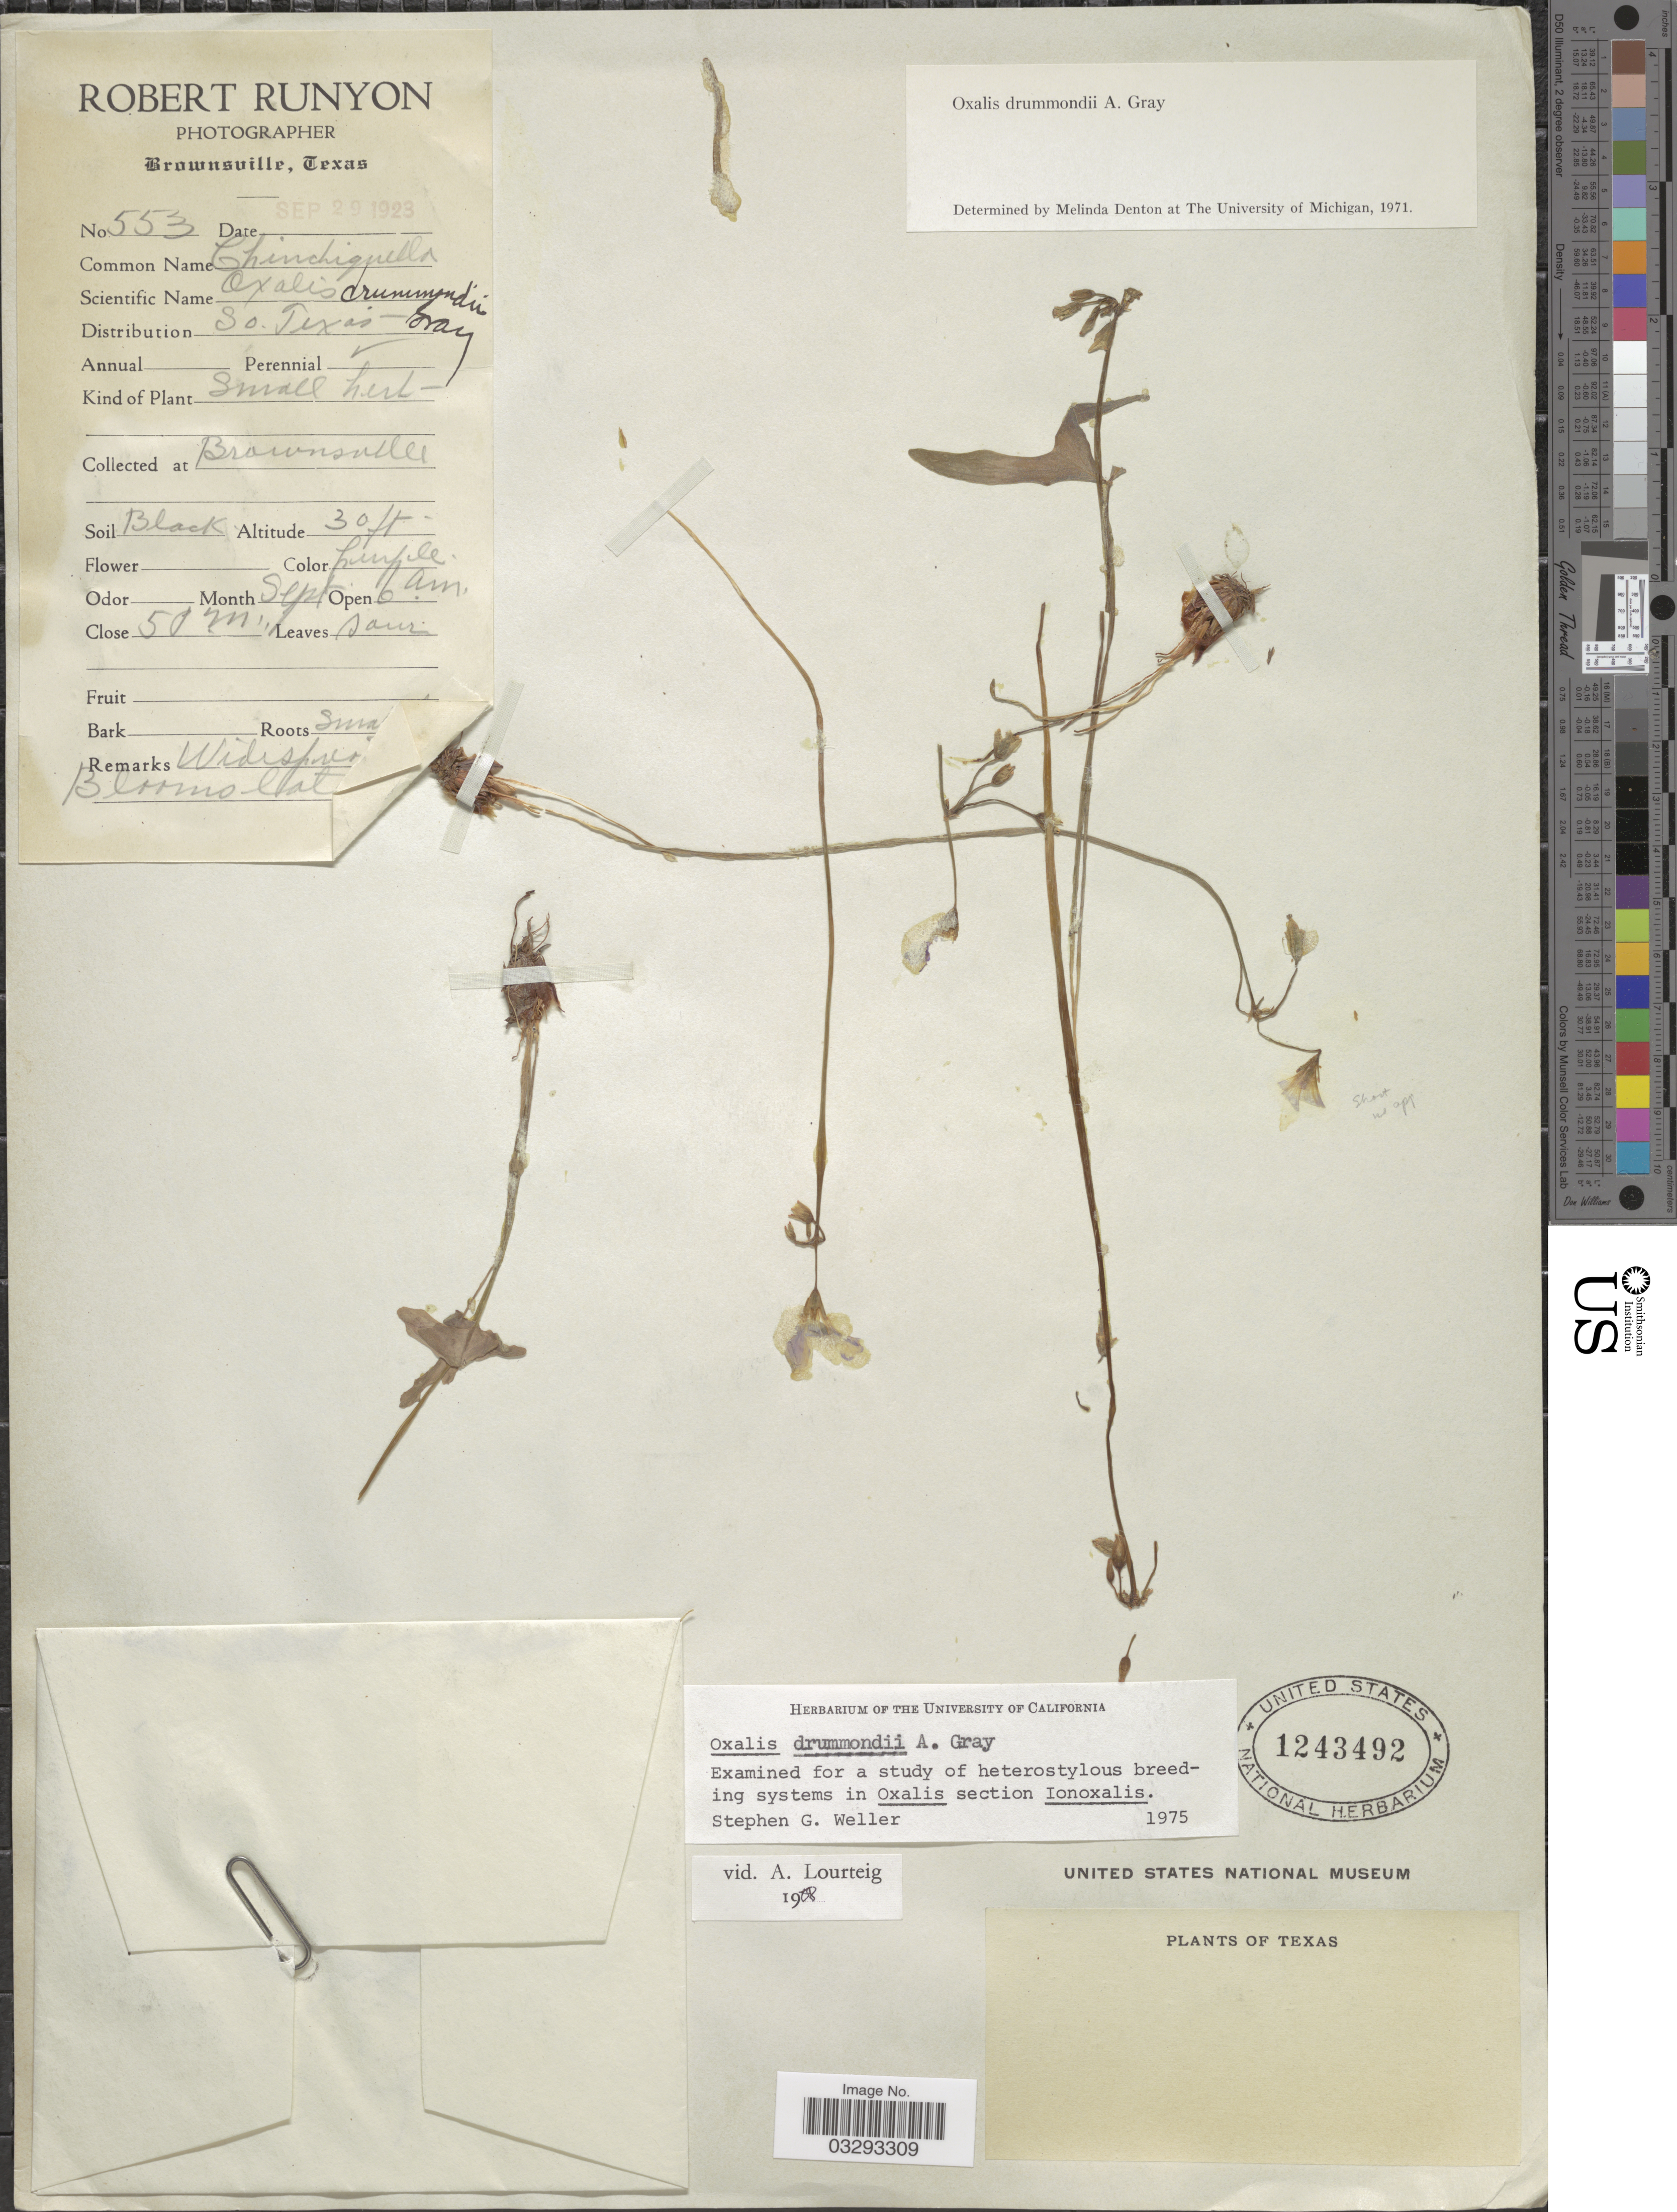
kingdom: Plantae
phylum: Tracheophyta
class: Magnoliopsida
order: Oxalidales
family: Oxalidaceae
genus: Oxalis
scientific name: Oxalis drummondii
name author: A. Gray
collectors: R. Runyon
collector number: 553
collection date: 1923-09-29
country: United States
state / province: Texas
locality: Brownsvilles.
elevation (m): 9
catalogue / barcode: US 1243492